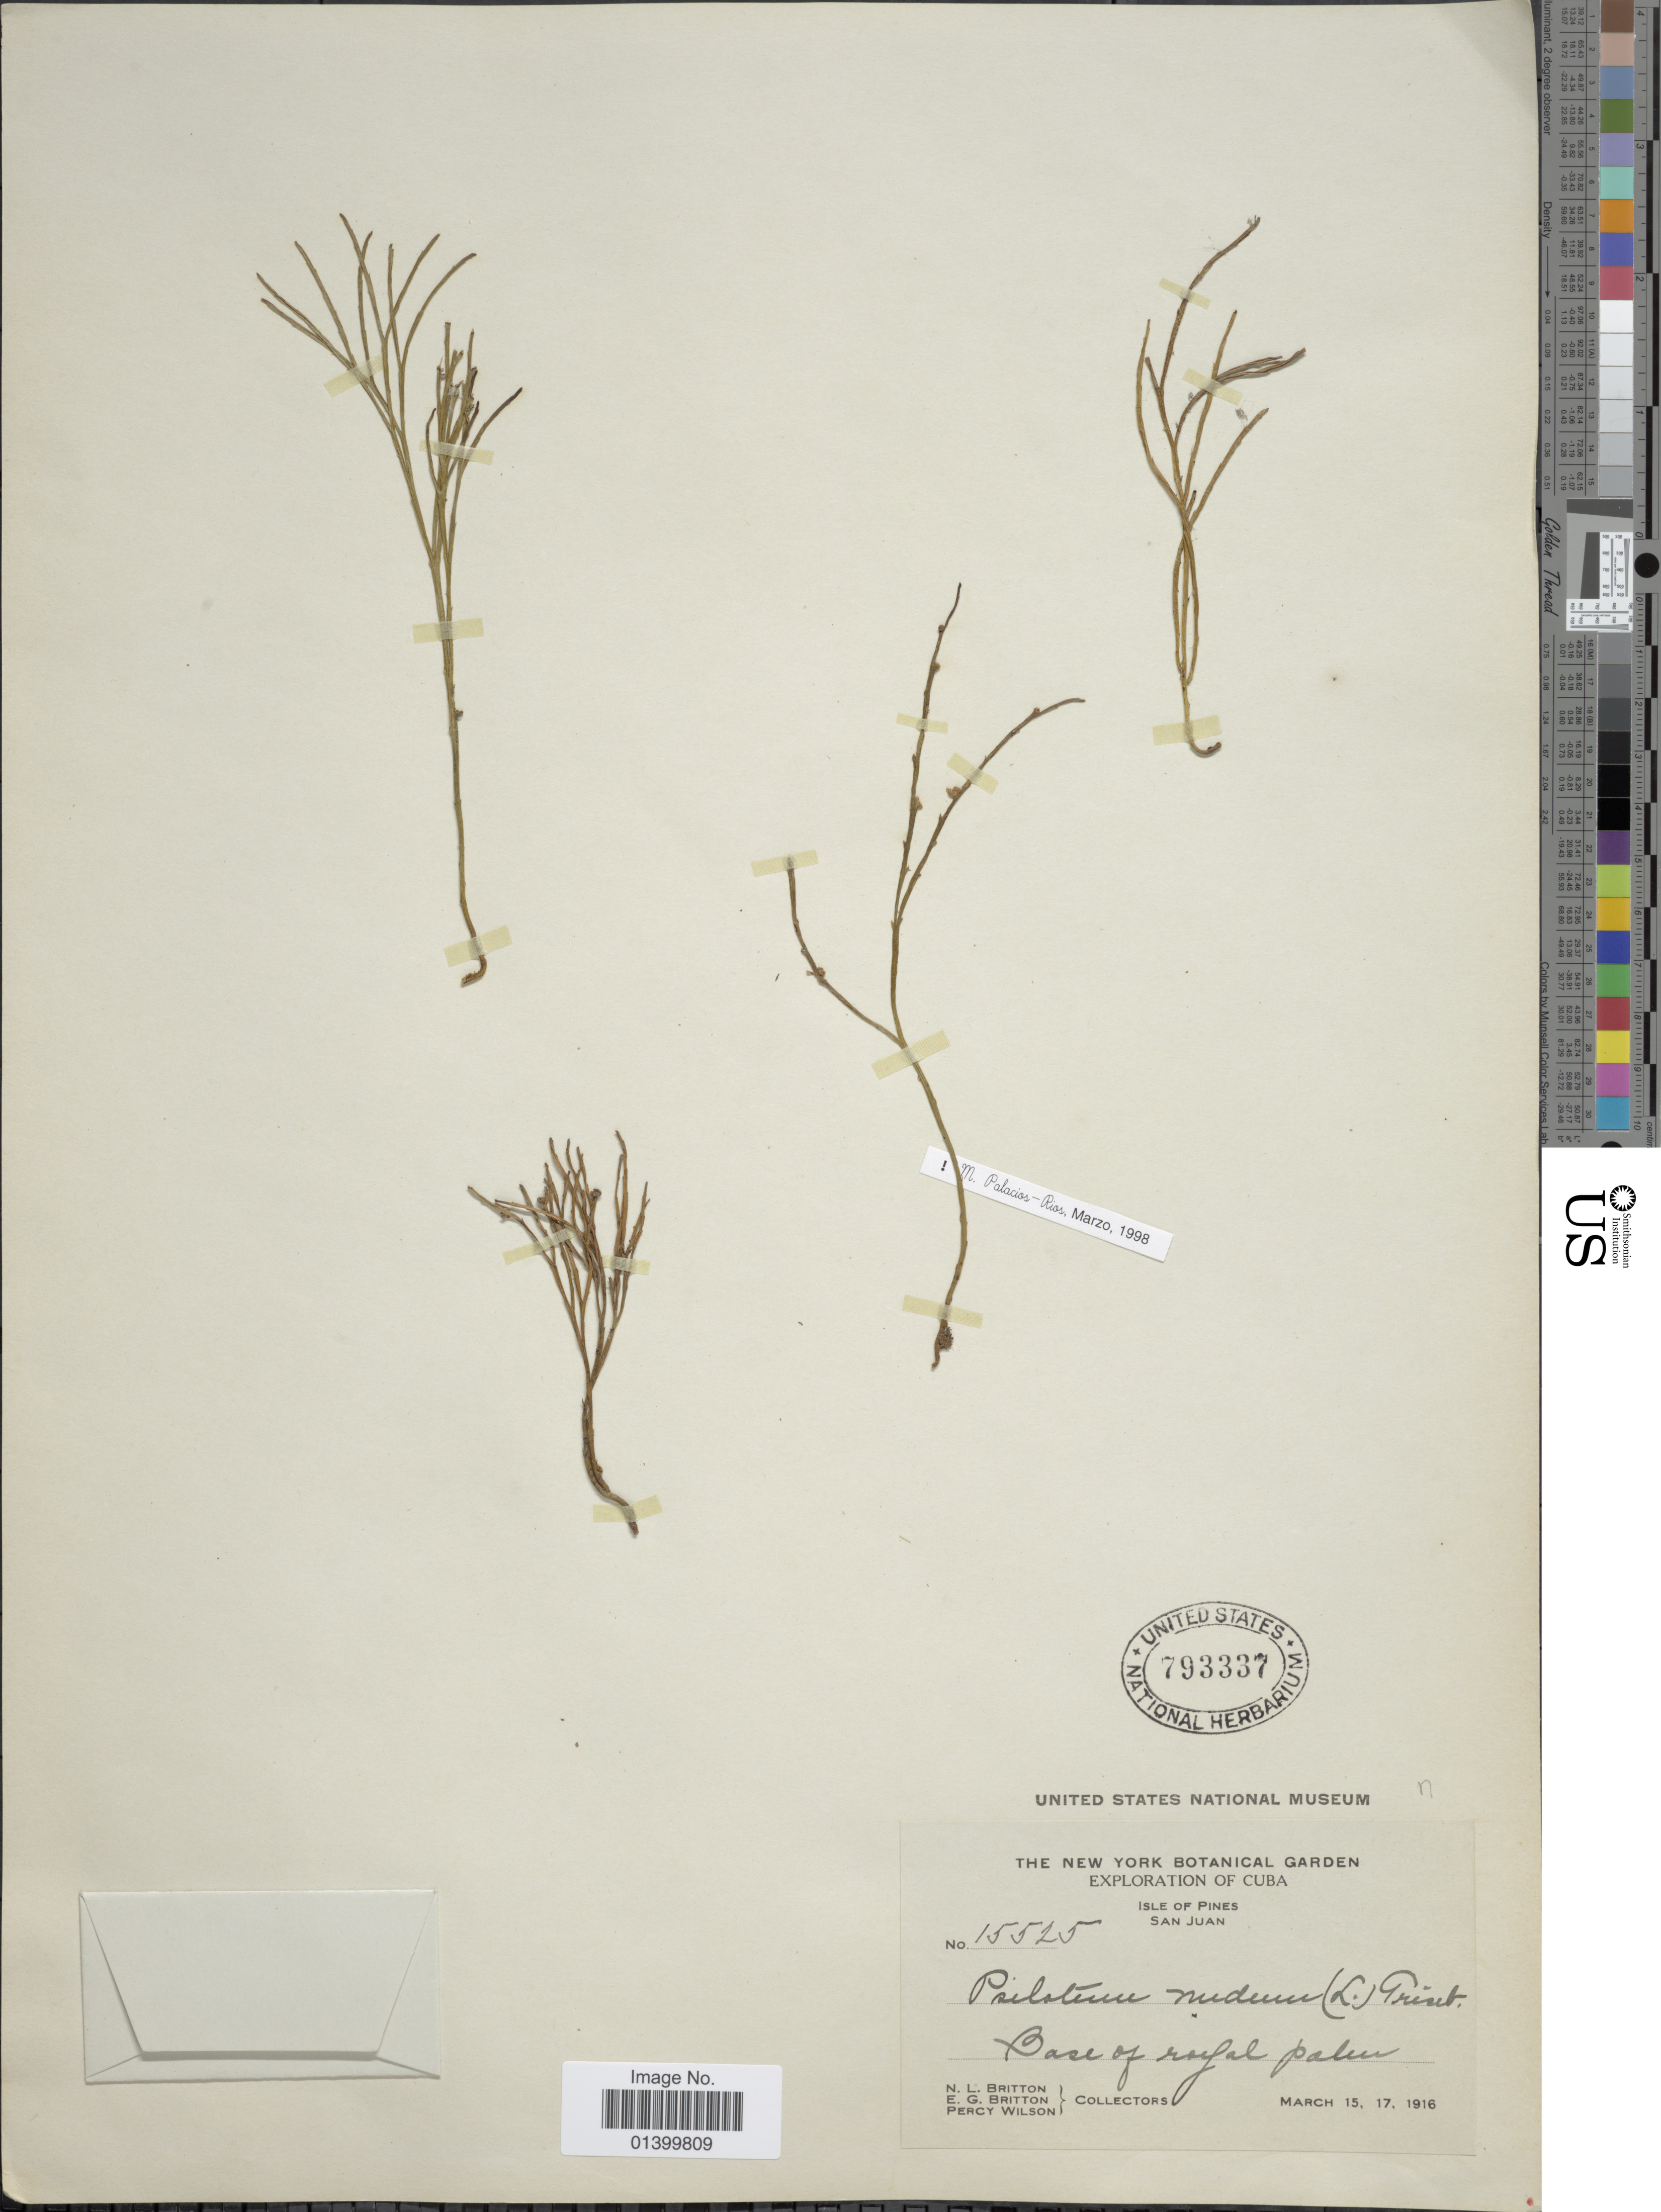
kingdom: Plantae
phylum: Tracheophyta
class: Polypodiopsida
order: Psilotales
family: Psilotaceae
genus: Psilotum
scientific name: Psilotum nudum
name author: (L.) P. Beauv.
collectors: N. Britton, E. G. Britton & P. Wilson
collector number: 15525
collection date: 1916-03-15/1916-03-17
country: Cuba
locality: Isle of Pines. San Juan. Base of royal palm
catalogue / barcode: US 793337